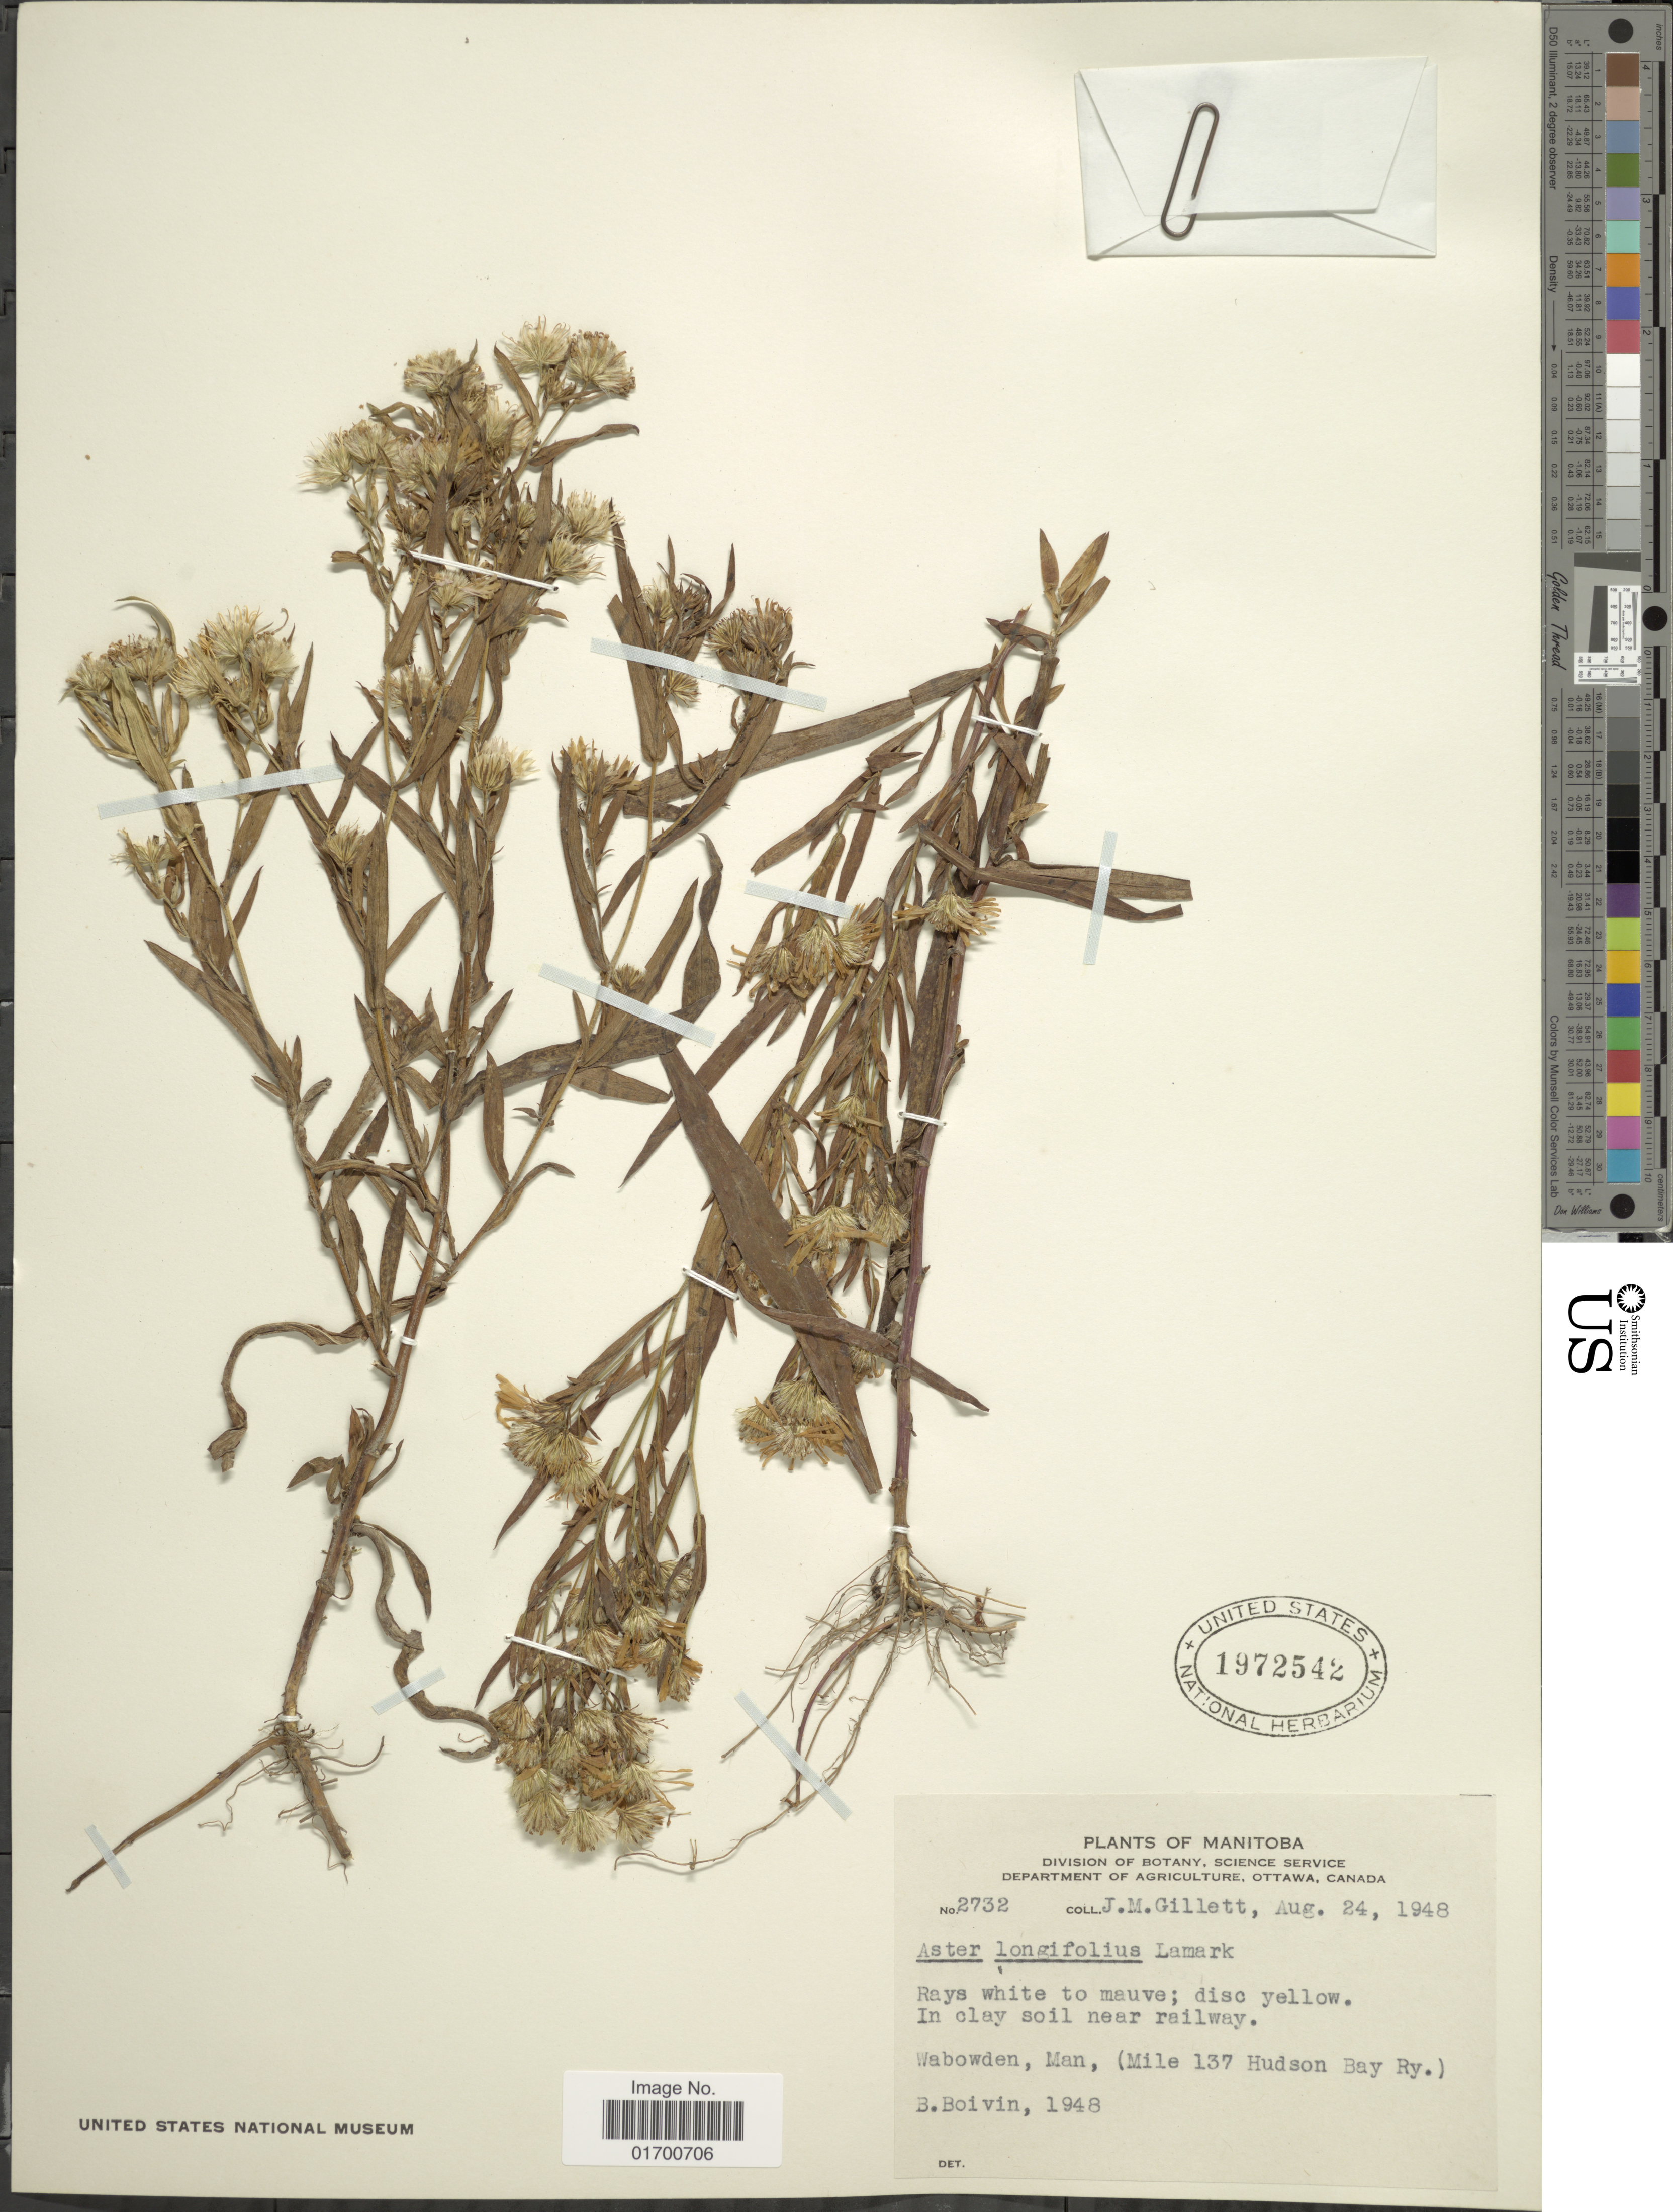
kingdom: Plantae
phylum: Tracheophyta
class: Magnoliopsida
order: Asterales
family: Asteraceae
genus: Symphyotrichum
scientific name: Symphyotrichum longifolium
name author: (Lam.) G.L. Nesom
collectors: J. M. Gillett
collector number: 2732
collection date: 1948-08-24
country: Canada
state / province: Manitoba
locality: In clay soil near railway, Wabowden, Man, (Mile 137 Hudson Bay Ry)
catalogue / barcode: US 1972542